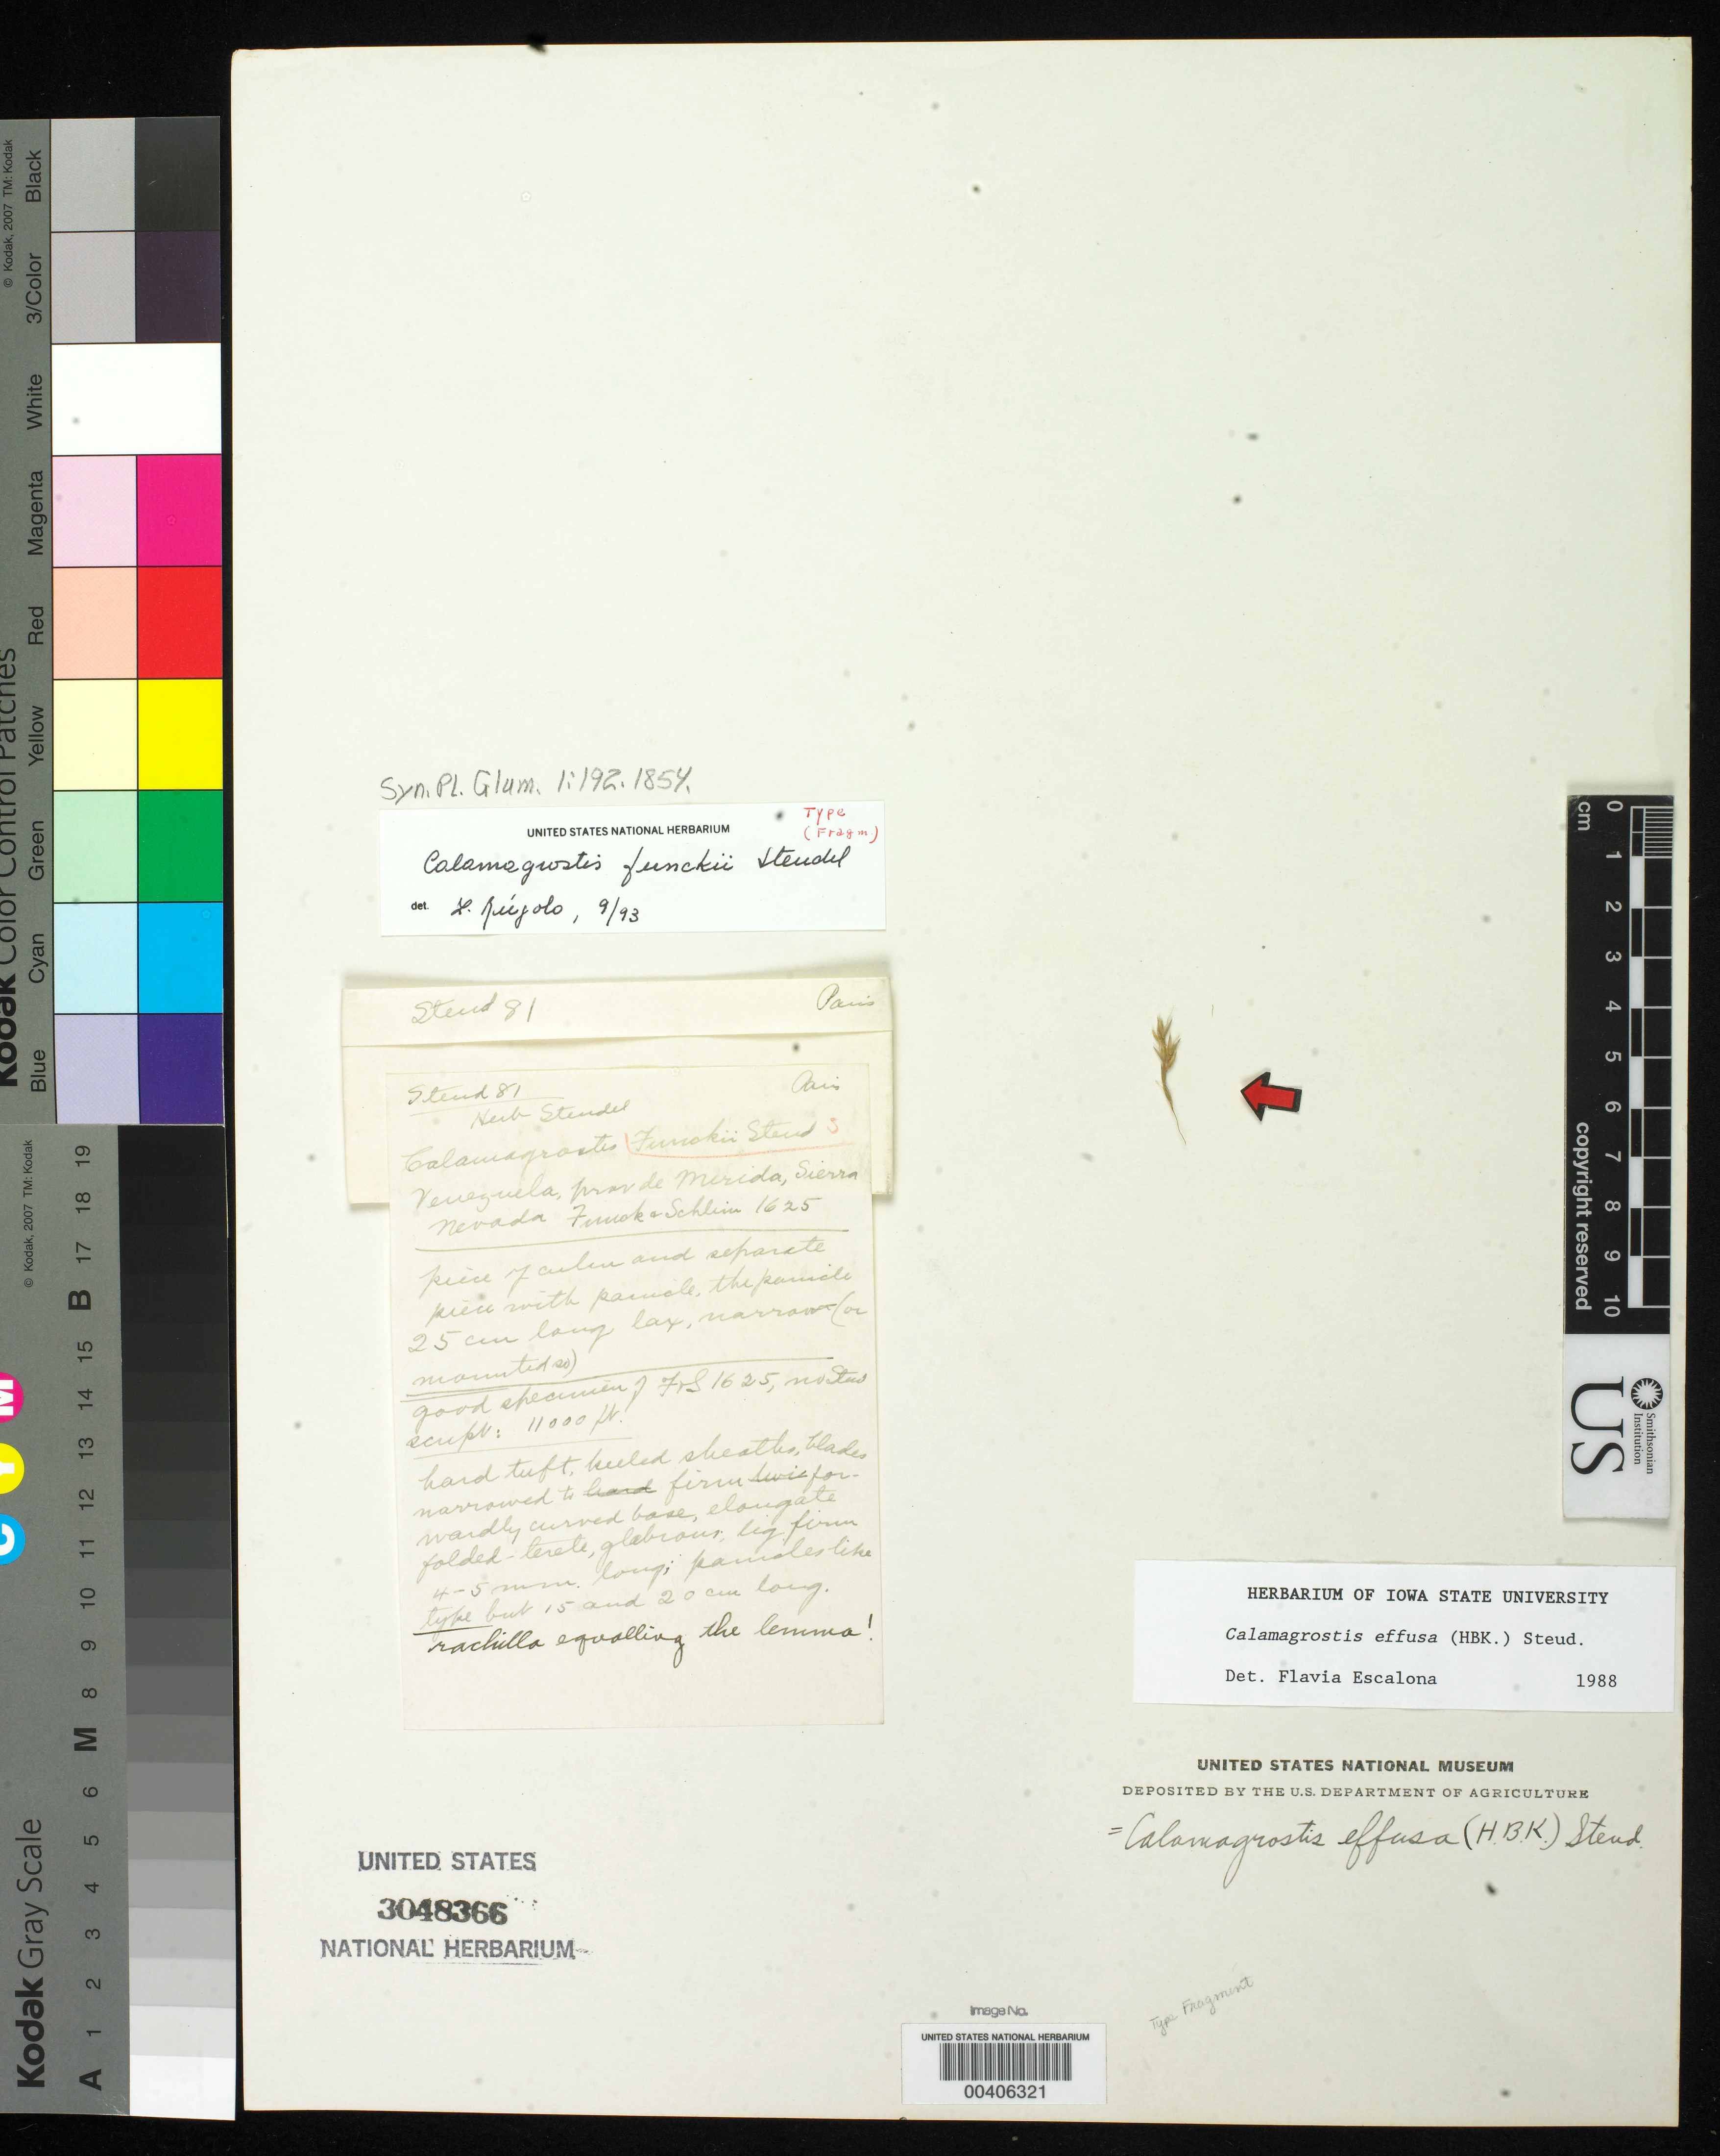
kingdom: Plantae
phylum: Tracheophyta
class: Liliopsida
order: Poales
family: Poaceae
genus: Calamagrostis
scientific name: Calamagrostis funckii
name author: Steud.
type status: Type Fragment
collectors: N. Funck & L. Schlim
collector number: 1625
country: Venezuela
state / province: Mérida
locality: Sierra Nevada.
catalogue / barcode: US 3048366